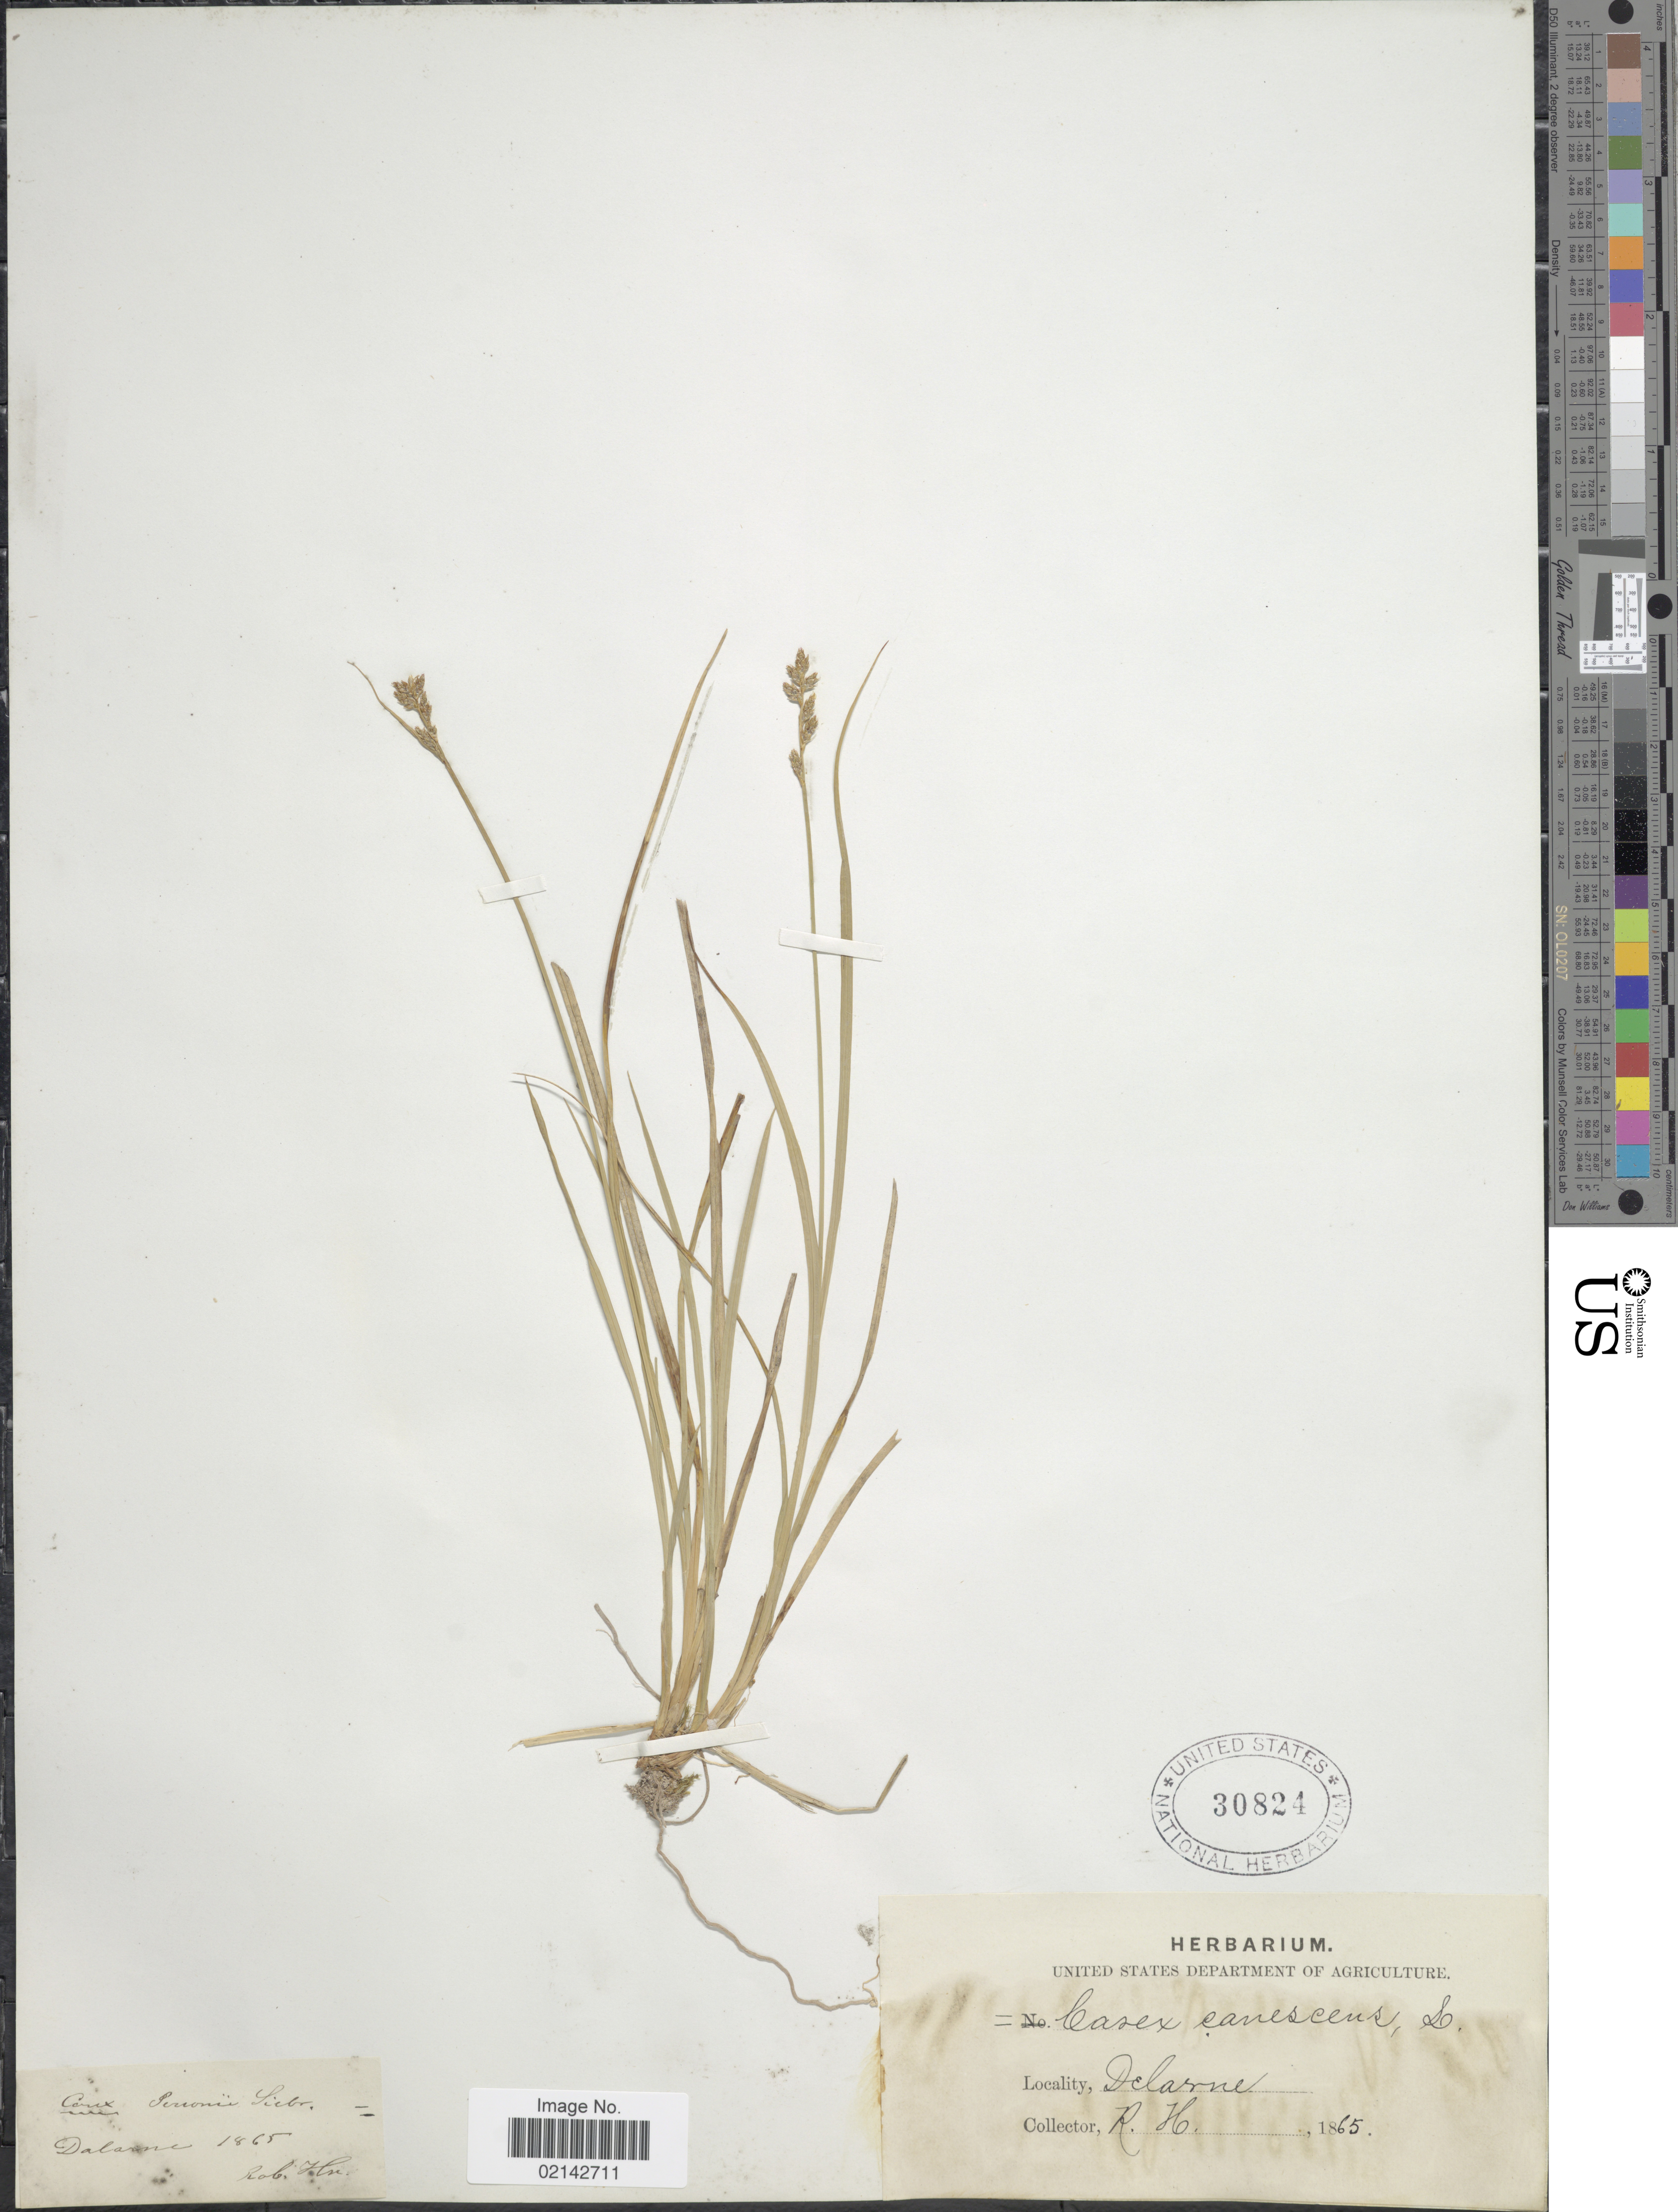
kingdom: Plantae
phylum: Tracheophyta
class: Liliopsida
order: Poales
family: Cyperaceae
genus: Carex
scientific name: Carex canescens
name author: L.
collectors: R. Hu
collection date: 1865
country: Sweden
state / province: Dalarna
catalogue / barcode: US 30824